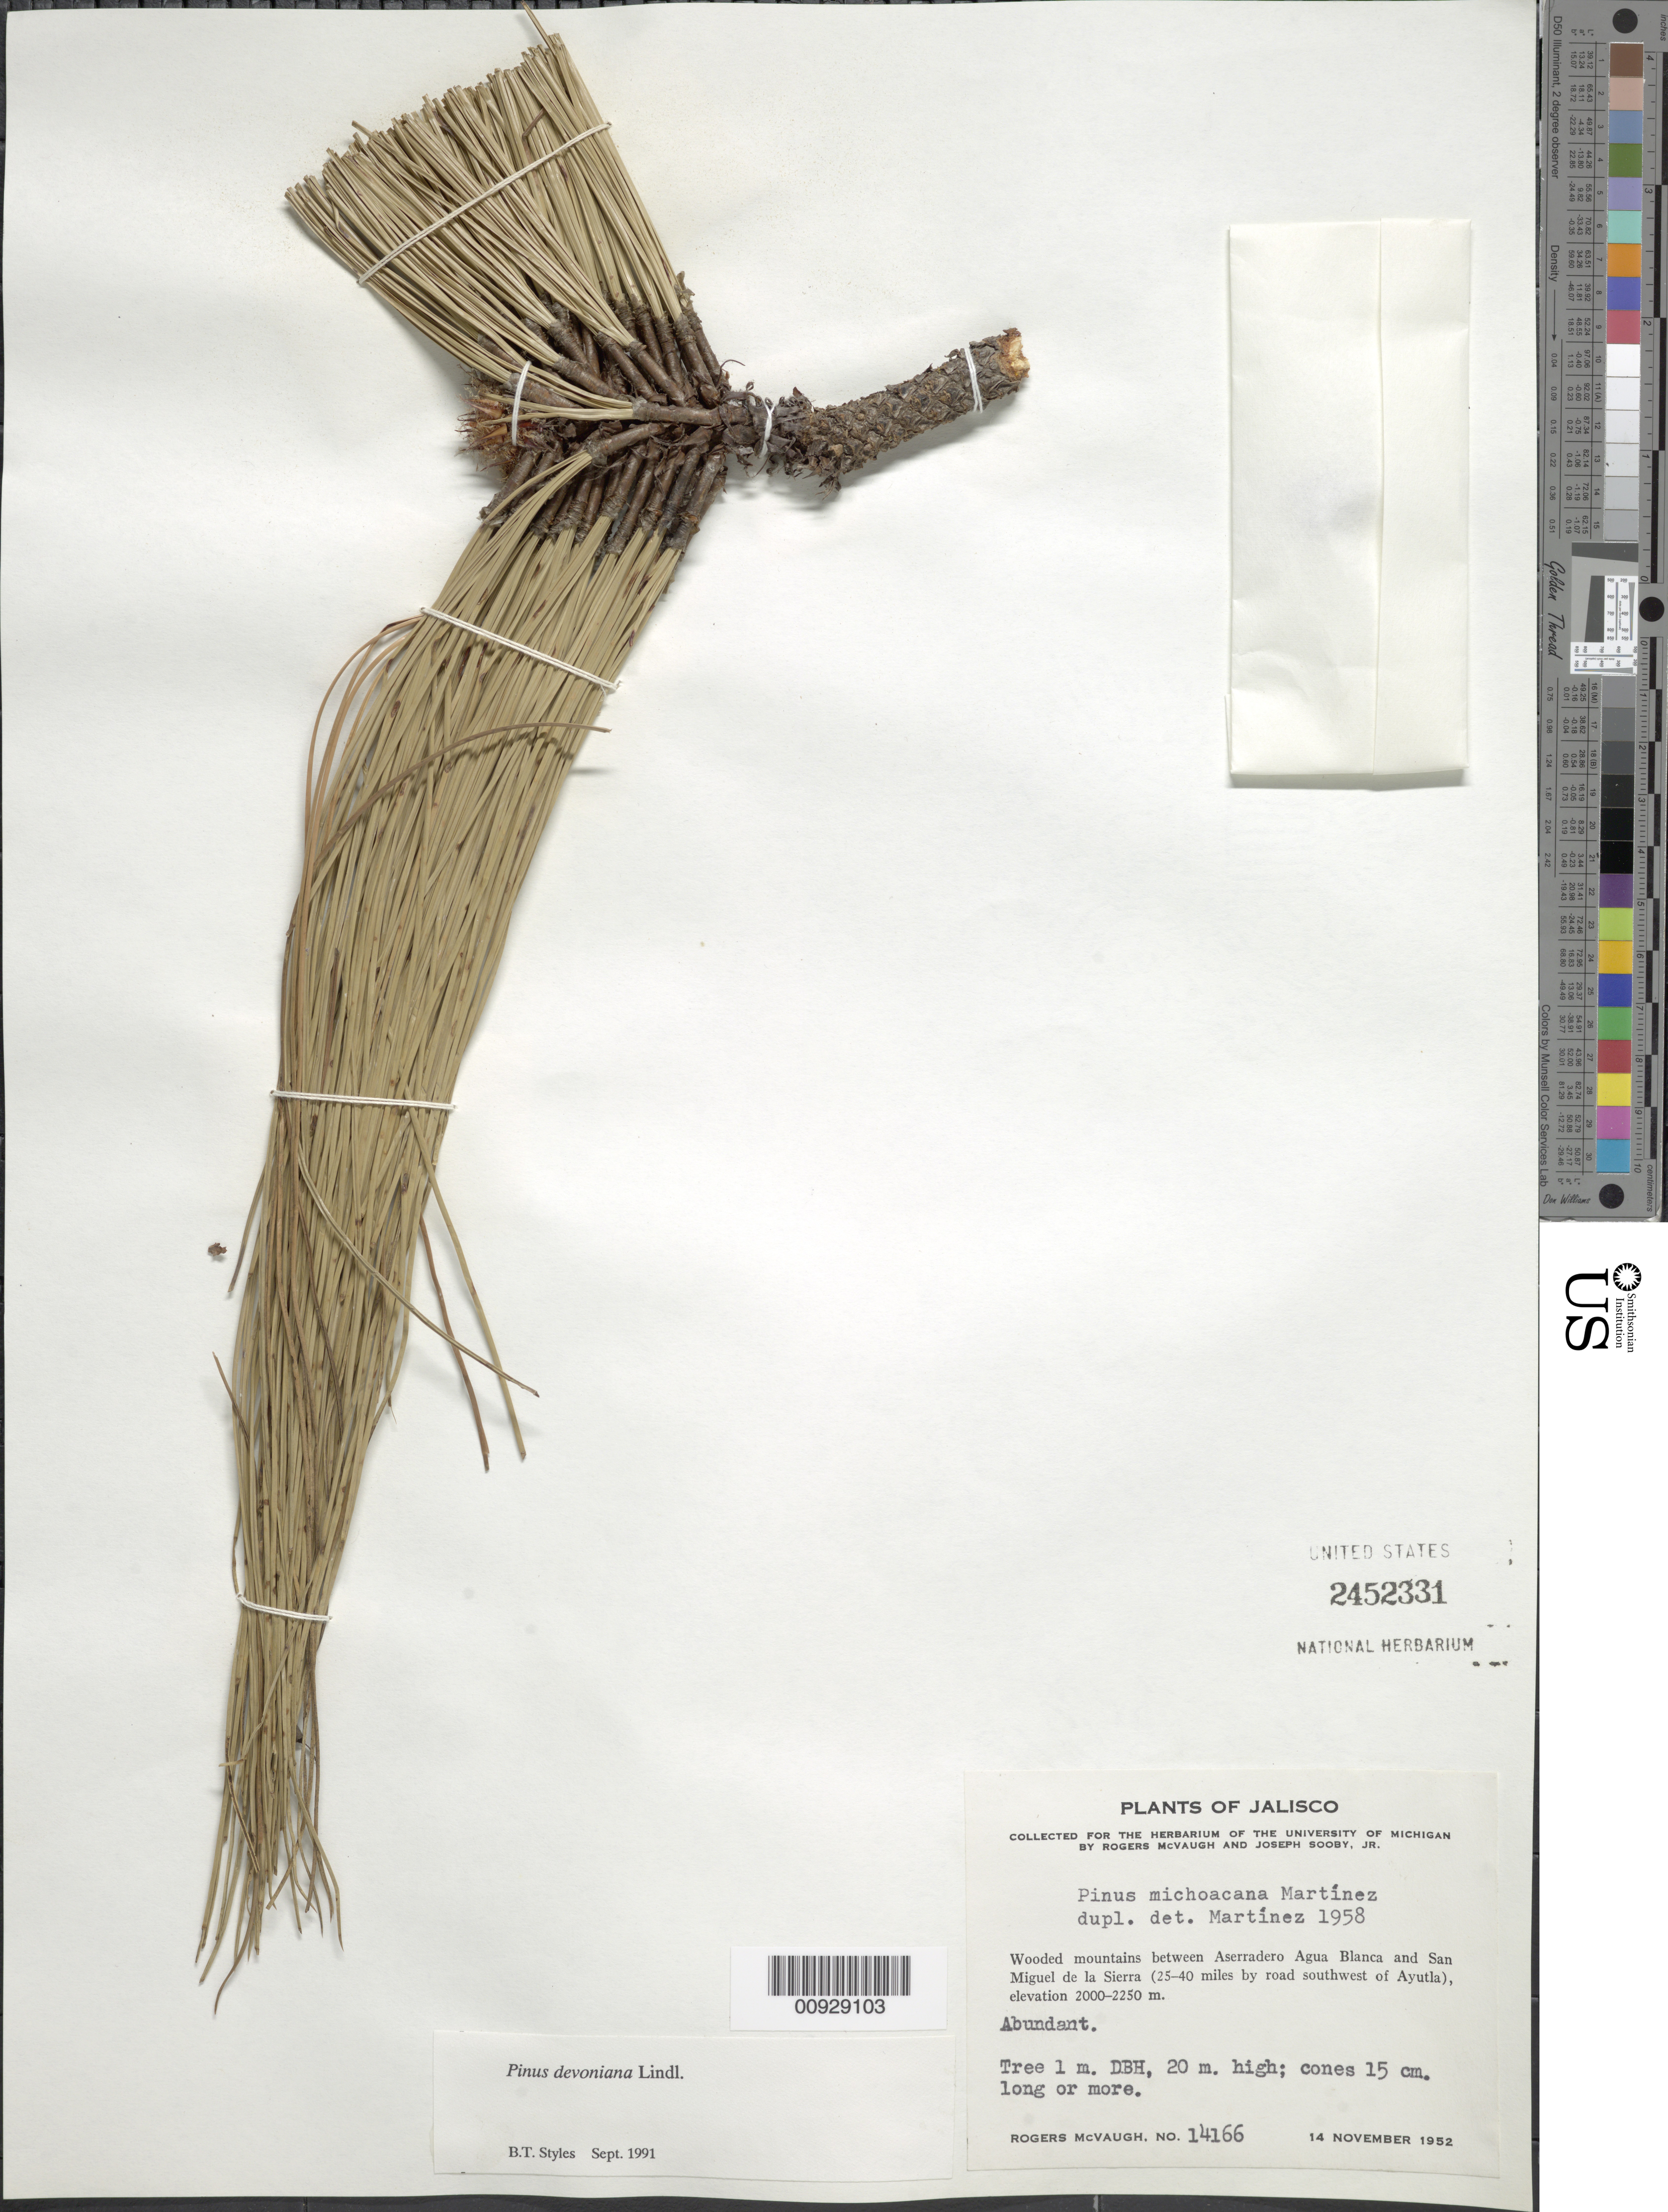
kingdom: Plantae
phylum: Tracheophyta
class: Pinopsida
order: Pinales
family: Pinaceae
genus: Pinus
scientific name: Pinus devoniana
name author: Lindl.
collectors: R. McVaugh & J. Sooby Jr.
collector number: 14166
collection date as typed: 14 Nov 1952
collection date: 1952-11-14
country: Mexico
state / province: Jalisco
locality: Between Aserradero Agua Blanca and San Miguel de la Sierra (25-40 miles by road southwest of Ayutla).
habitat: Wooded mountains.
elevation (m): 2250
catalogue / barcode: US 2452331